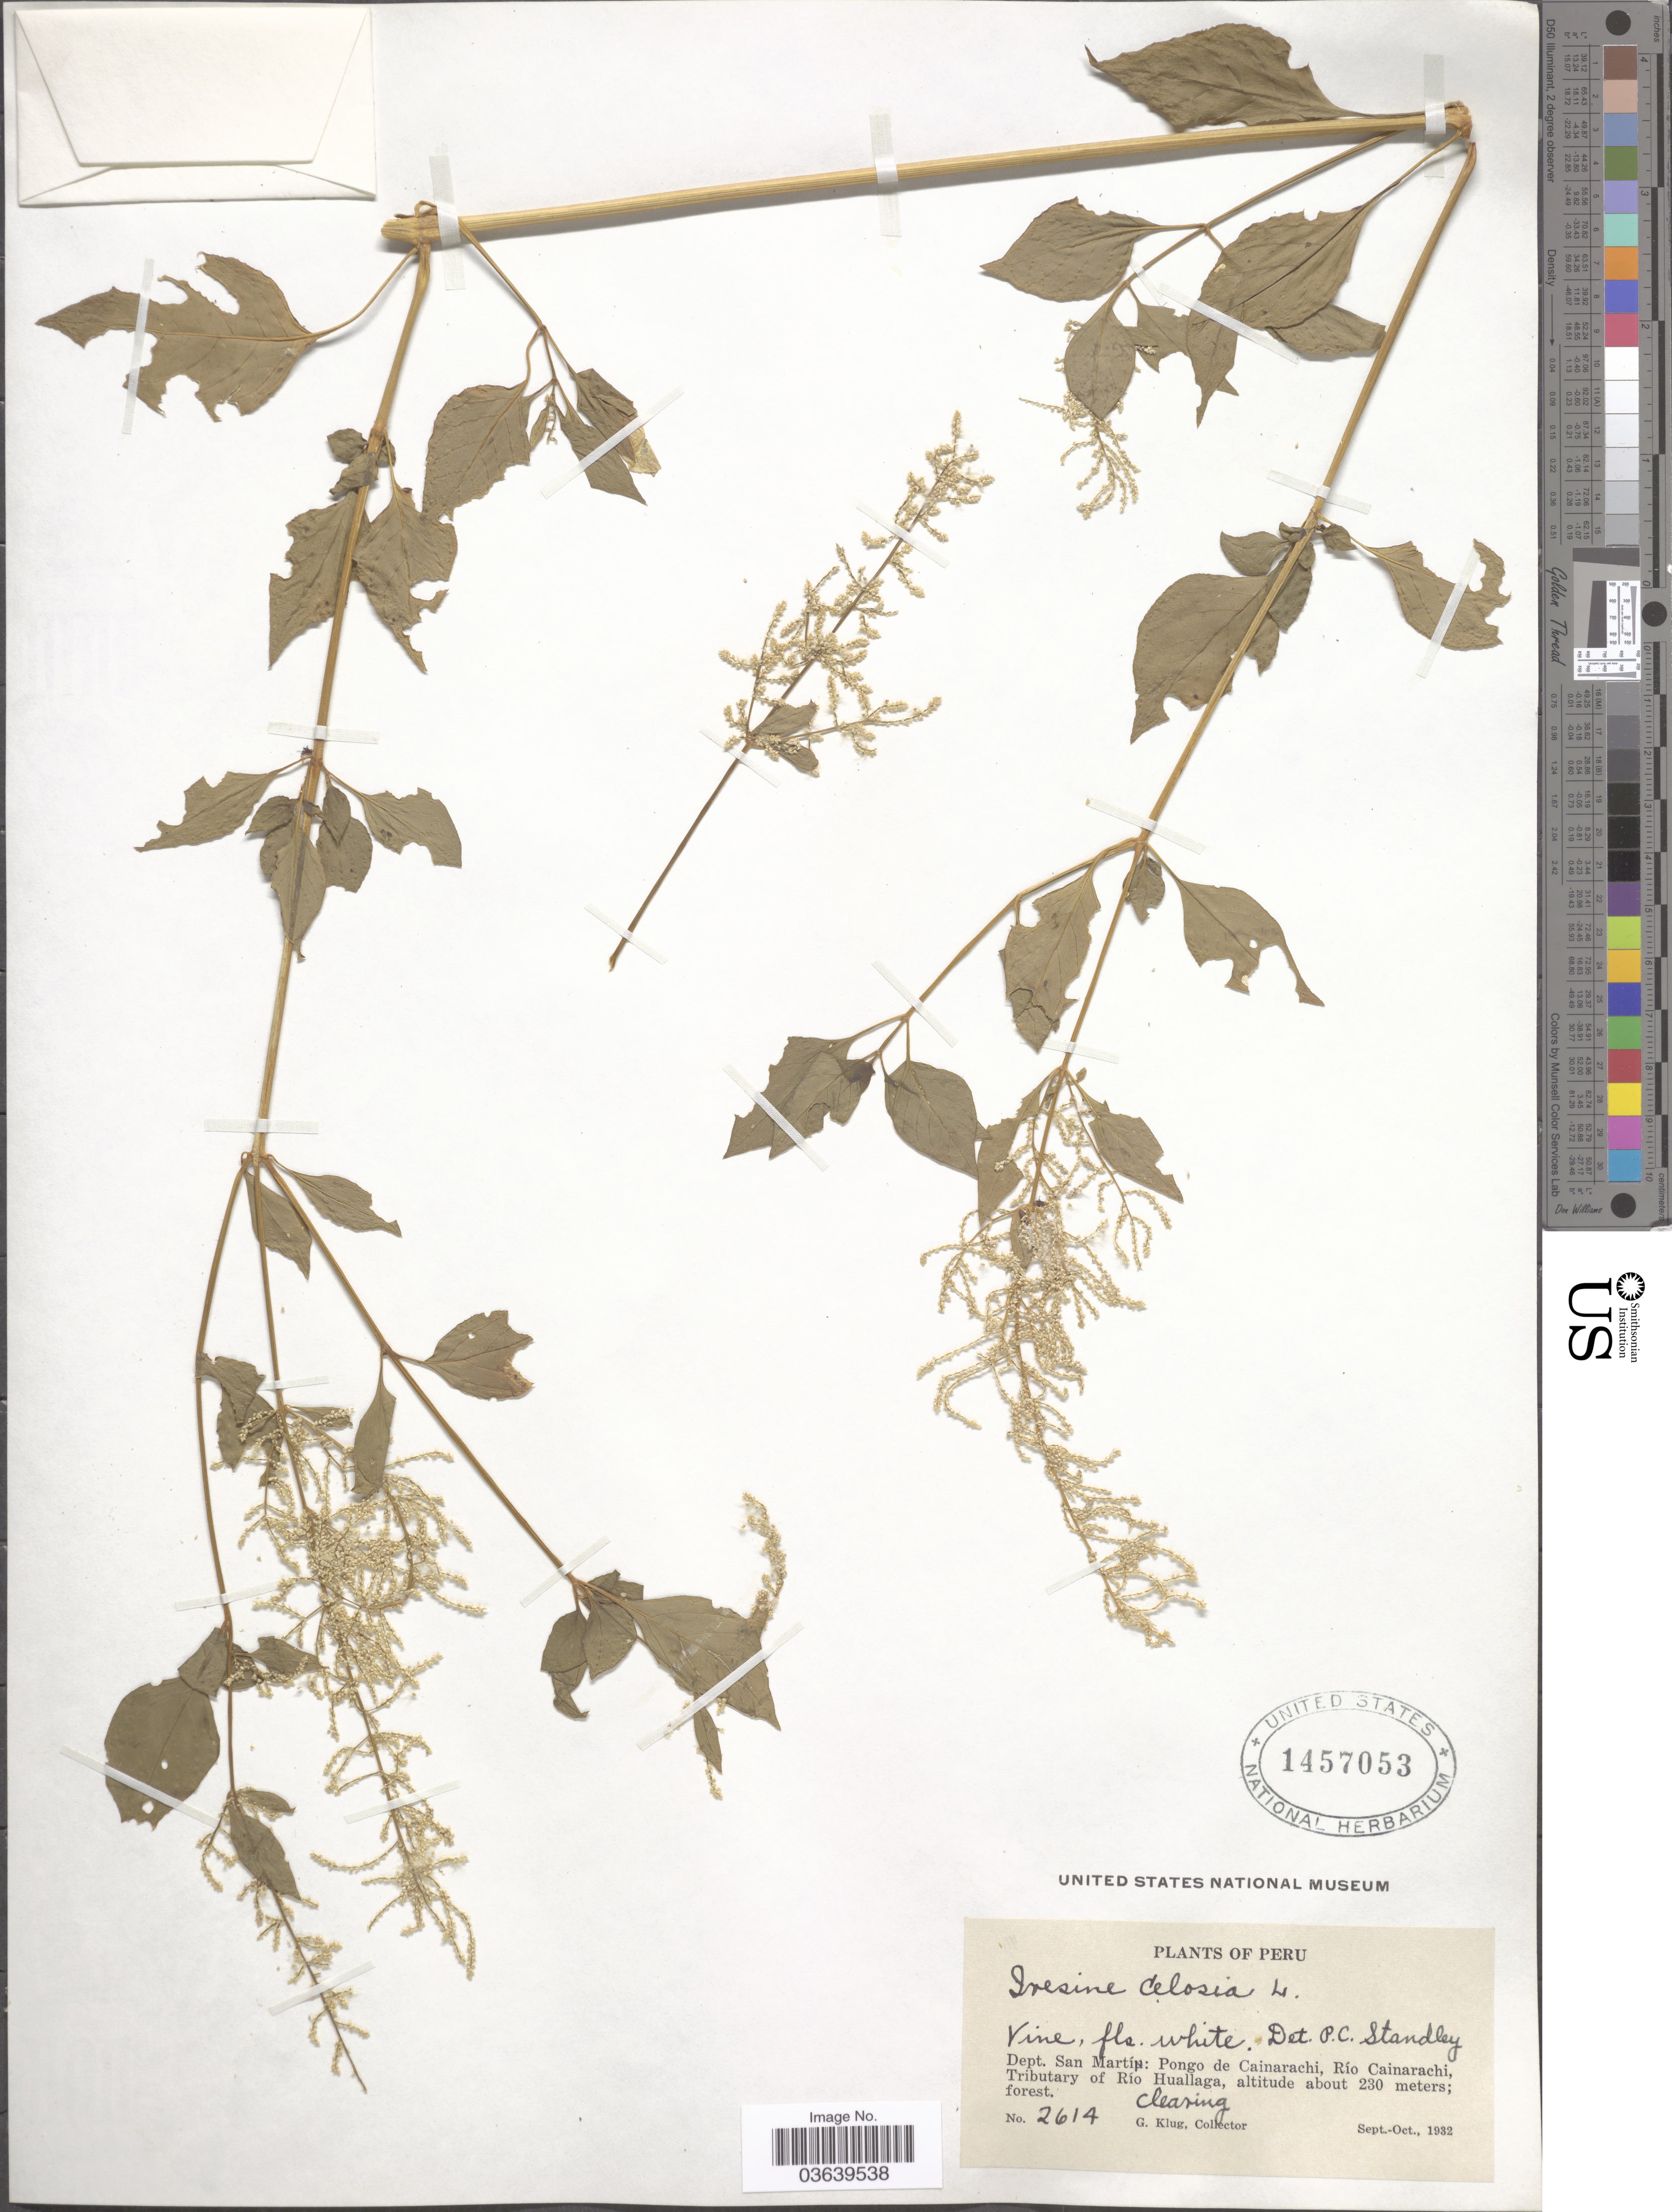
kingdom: Plantae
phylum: Tracheophyta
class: Magnoliopsida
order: Caryophyllales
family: Amaranthaceae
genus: Iresine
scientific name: Iresine celosia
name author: L.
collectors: G. Klug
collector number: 2614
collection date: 1932-09/1932-10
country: Peru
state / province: San Martín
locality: Dept. San Martín: Pongo de Cainarachi, Río Cainarachi, Tributary of Río Huallaga.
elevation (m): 230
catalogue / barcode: US 1457053